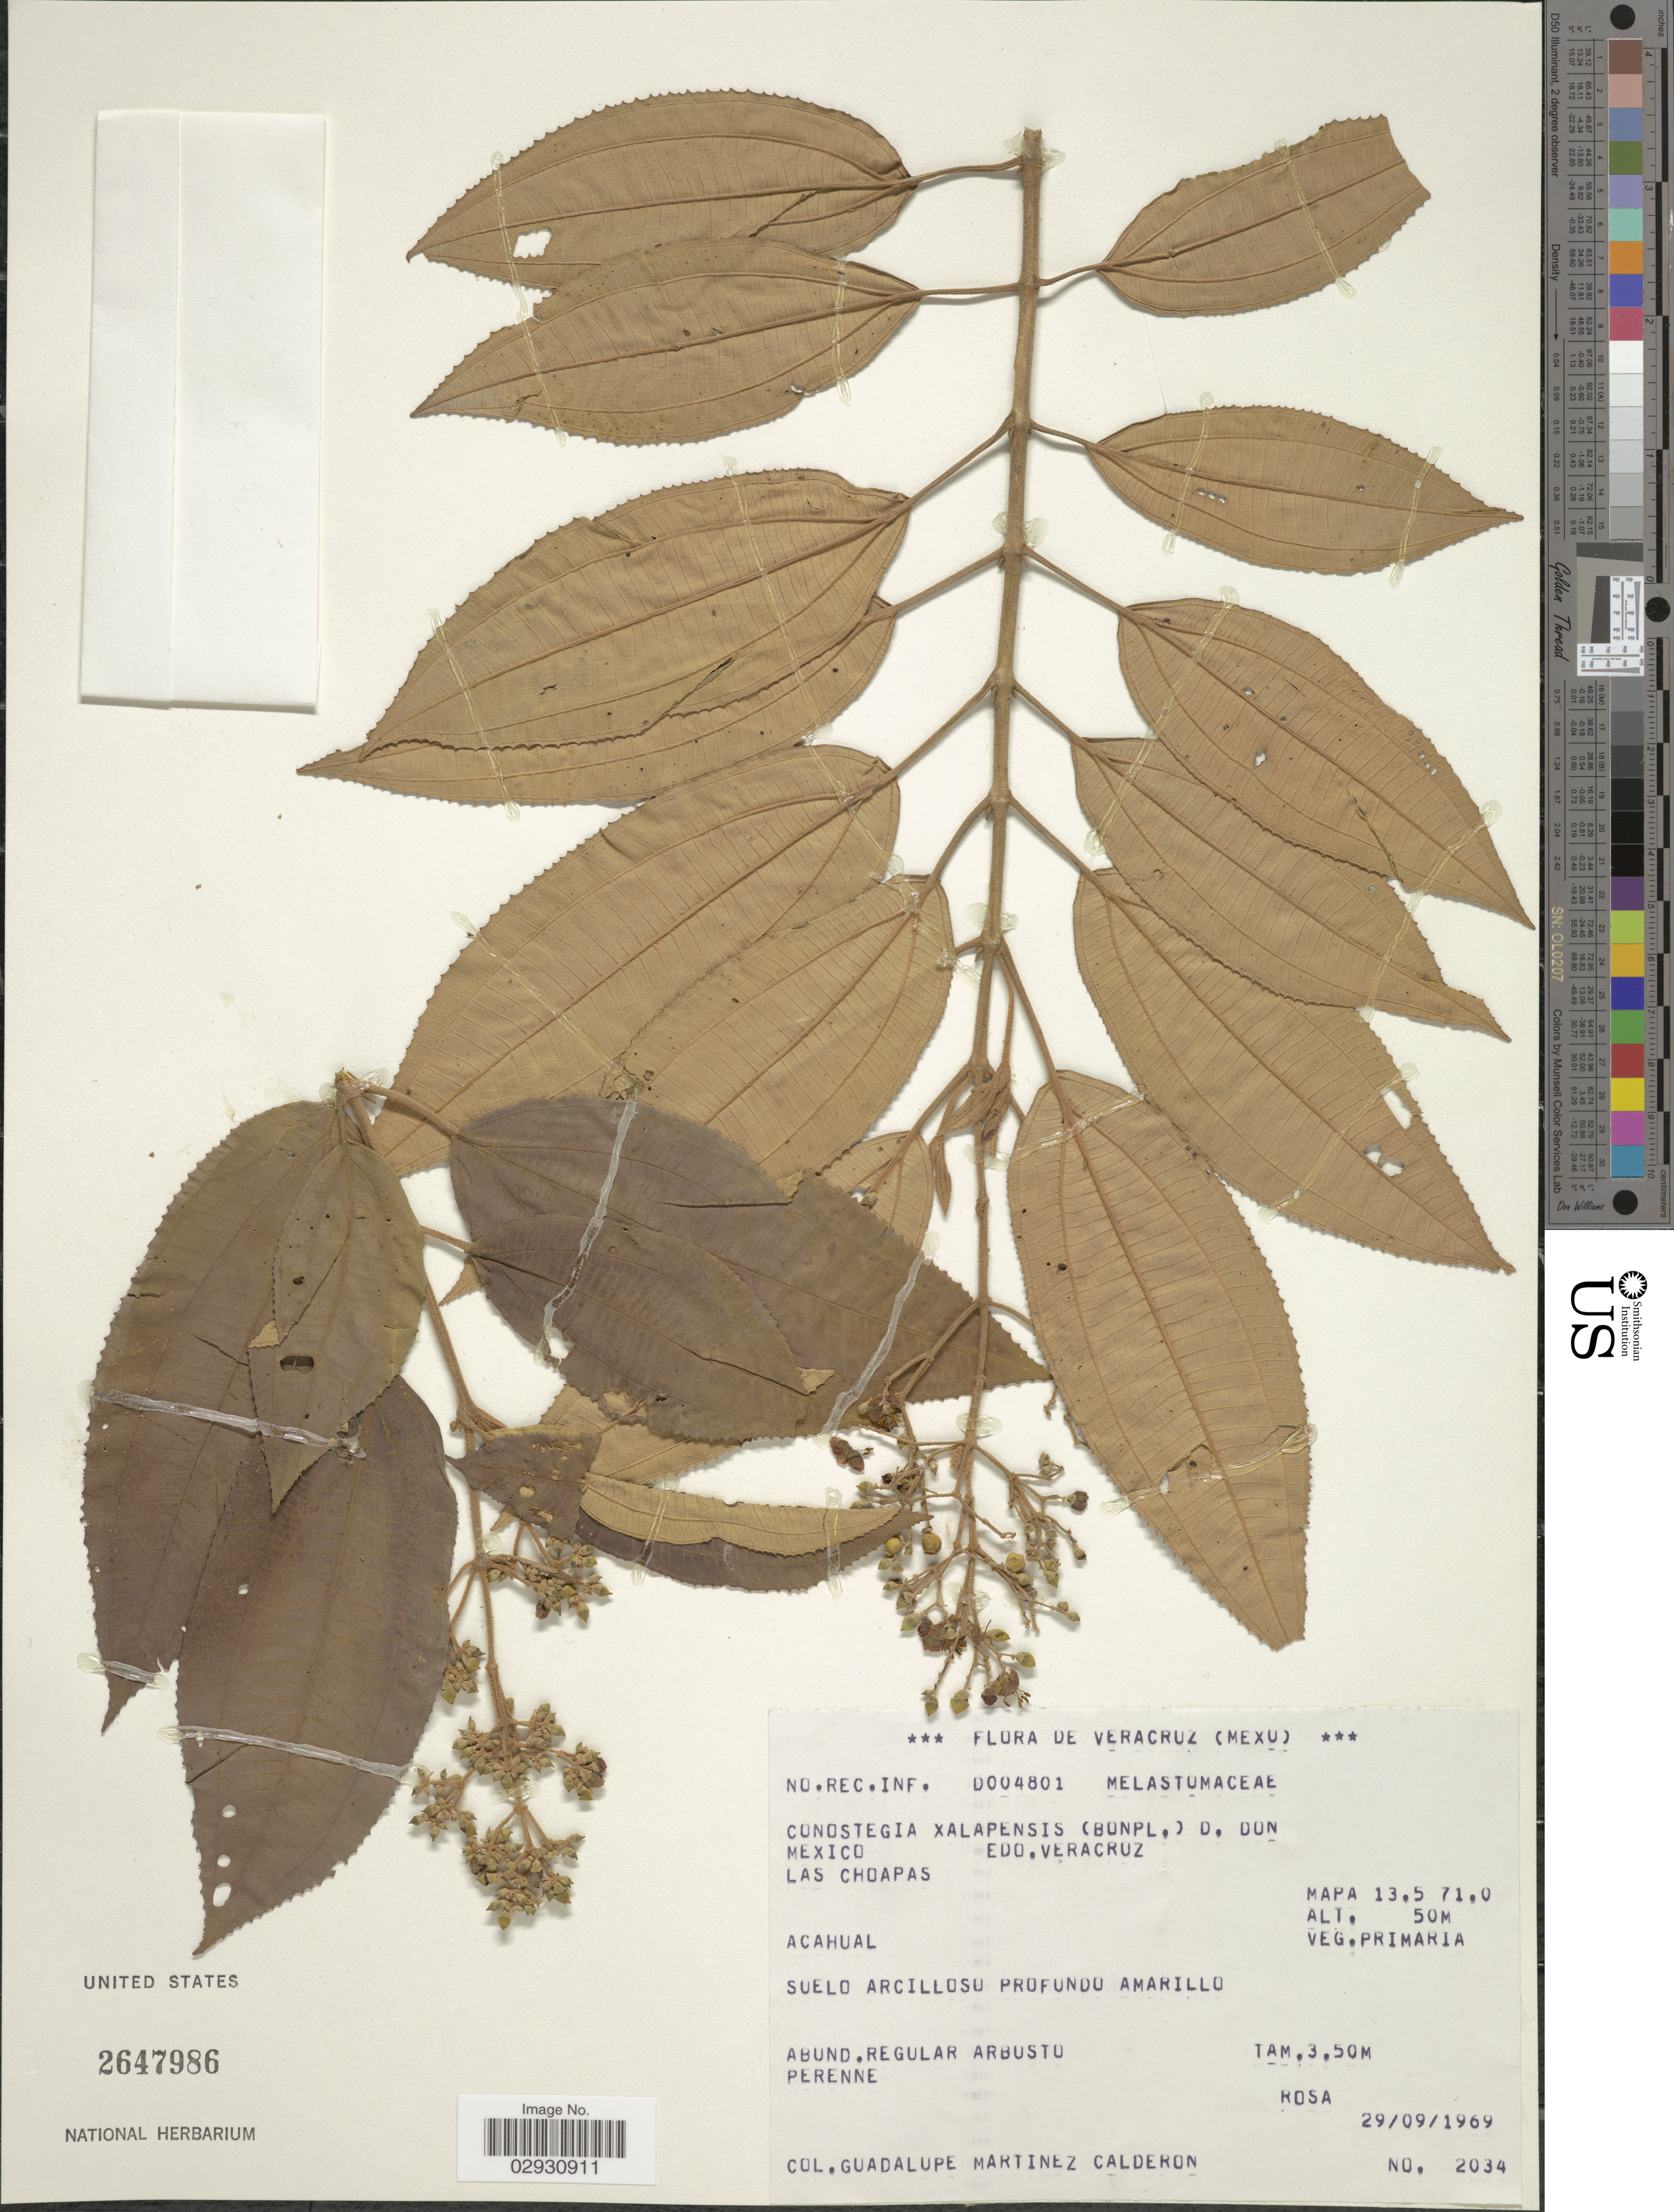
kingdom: Plantae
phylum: Tracheophyta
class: Magnoliopsida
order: Myrtales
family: Melastomataceae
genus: Conostegia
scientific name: Conostegia quadrangularis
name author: Schltdl. ex Steud.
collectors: G. Martinez-C.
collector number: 2034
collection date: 1969-09-29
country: Mexico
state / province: Veracruz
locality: Edo. Veracruz, Las Choapas, Mapa 13.5 71.0.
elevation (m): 50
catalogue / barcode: US 2647986